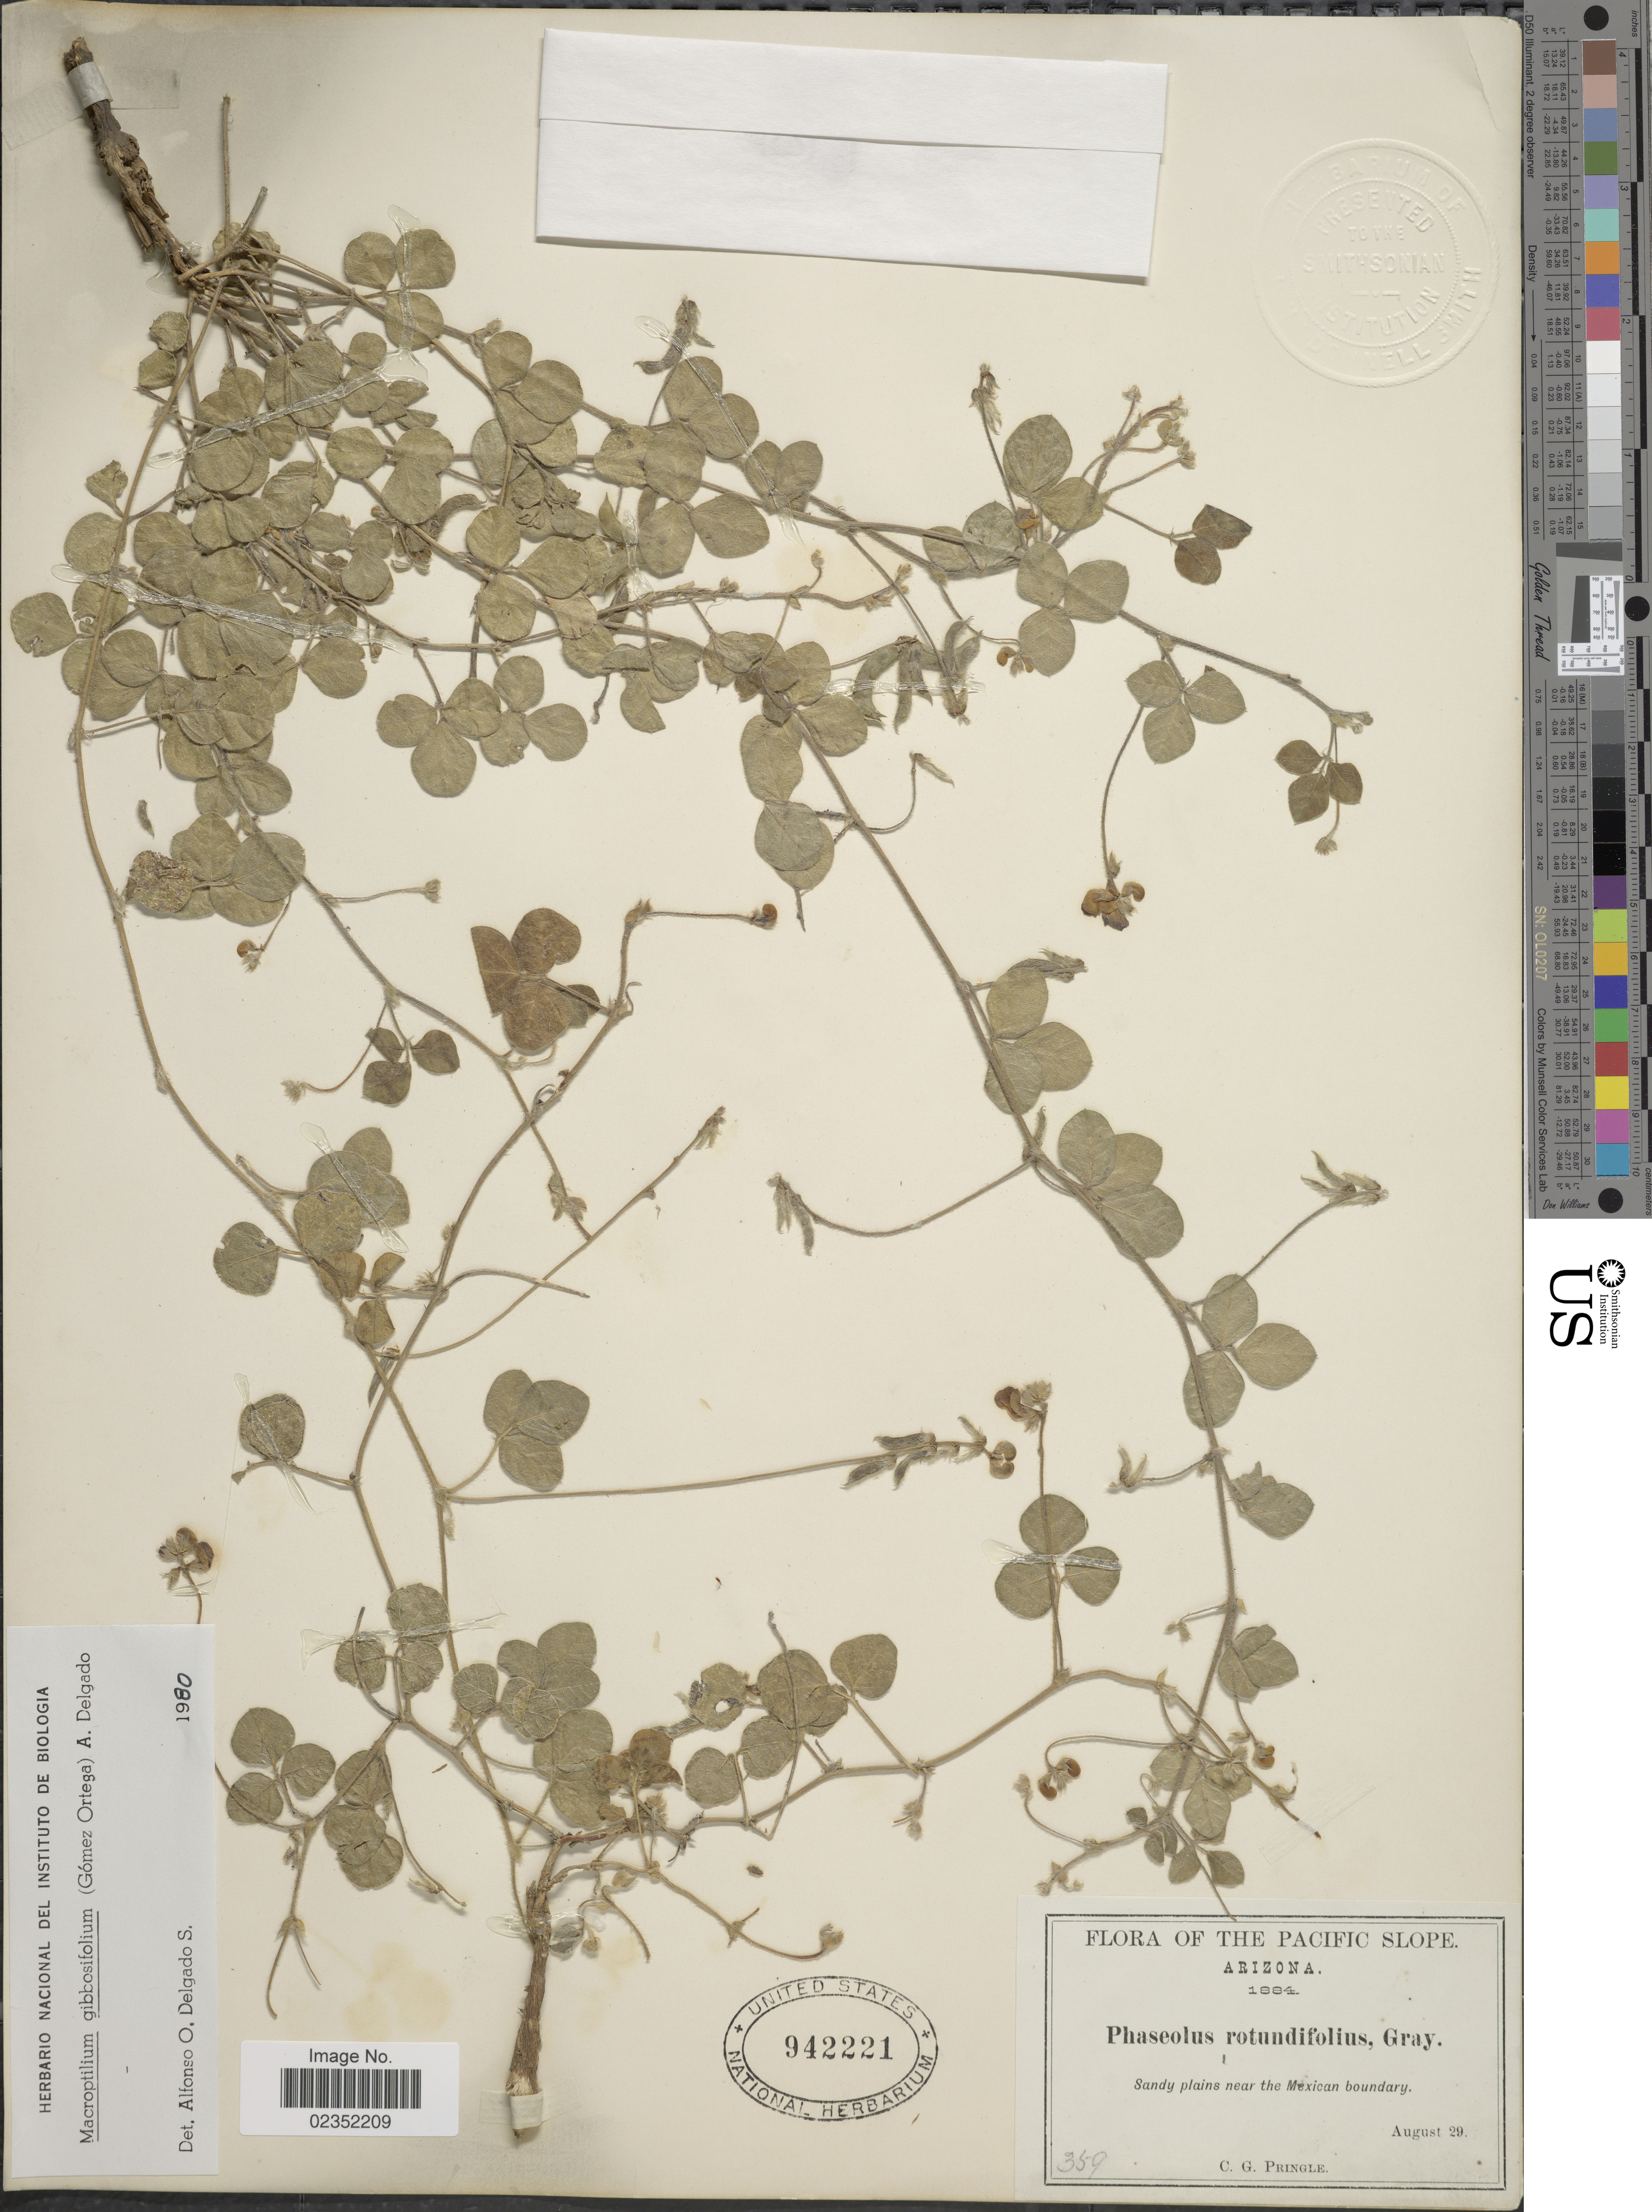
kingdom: Plantae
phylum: Tracheophyta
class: Magnoliopsida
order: Fabales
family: Fabaceae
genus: Macroptilium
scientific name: Macroptilium gibbosifolium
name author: (Ortega) A. Delgado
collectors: C. G. Pringle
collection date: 1884-08-29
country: United States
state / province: Arizona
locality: Pacific Slope. Arizona. Sandy plains near the Mexican boundary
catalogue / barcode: US 942221